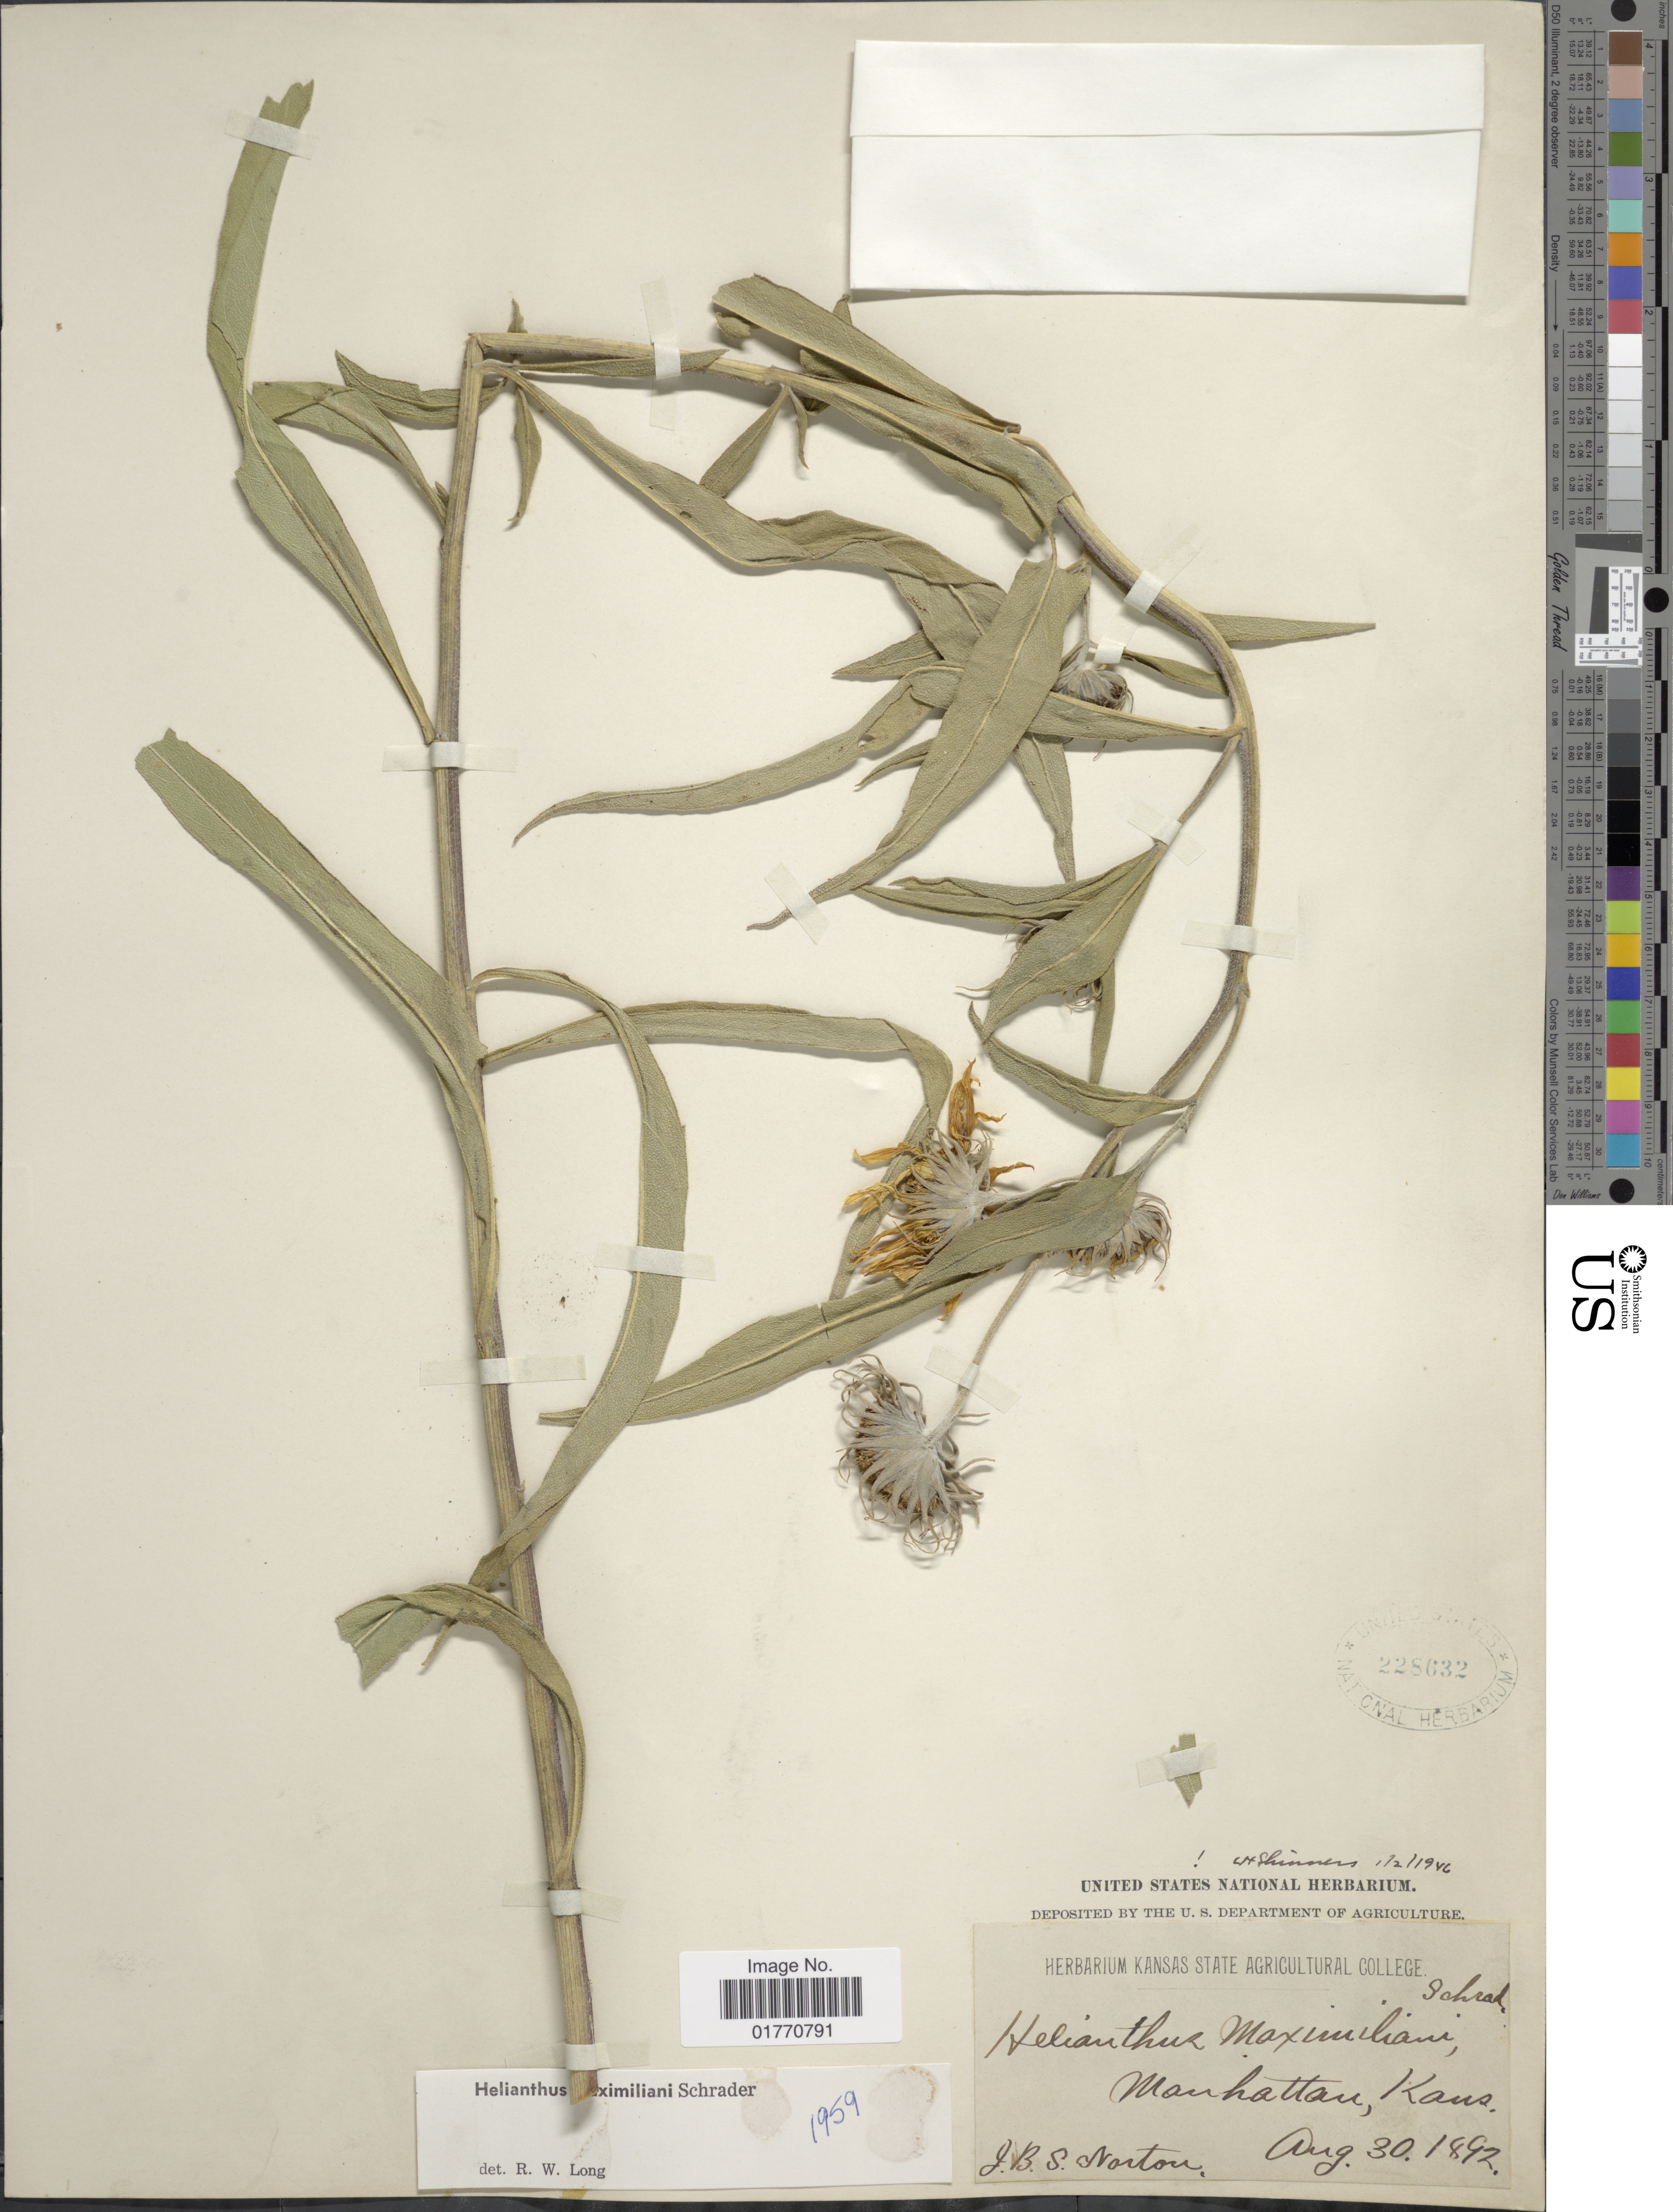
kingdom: Plantae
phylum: Tracheophyta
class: Magnoliopsida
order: Asterales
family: Asteraceae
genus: Helianthus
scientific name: Helianthus maximiliani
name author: Schrad.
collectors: J. B. S. Norton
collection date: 1892-08-30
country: United States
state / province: Kansas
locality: Manhattan.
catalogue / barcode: US 228632